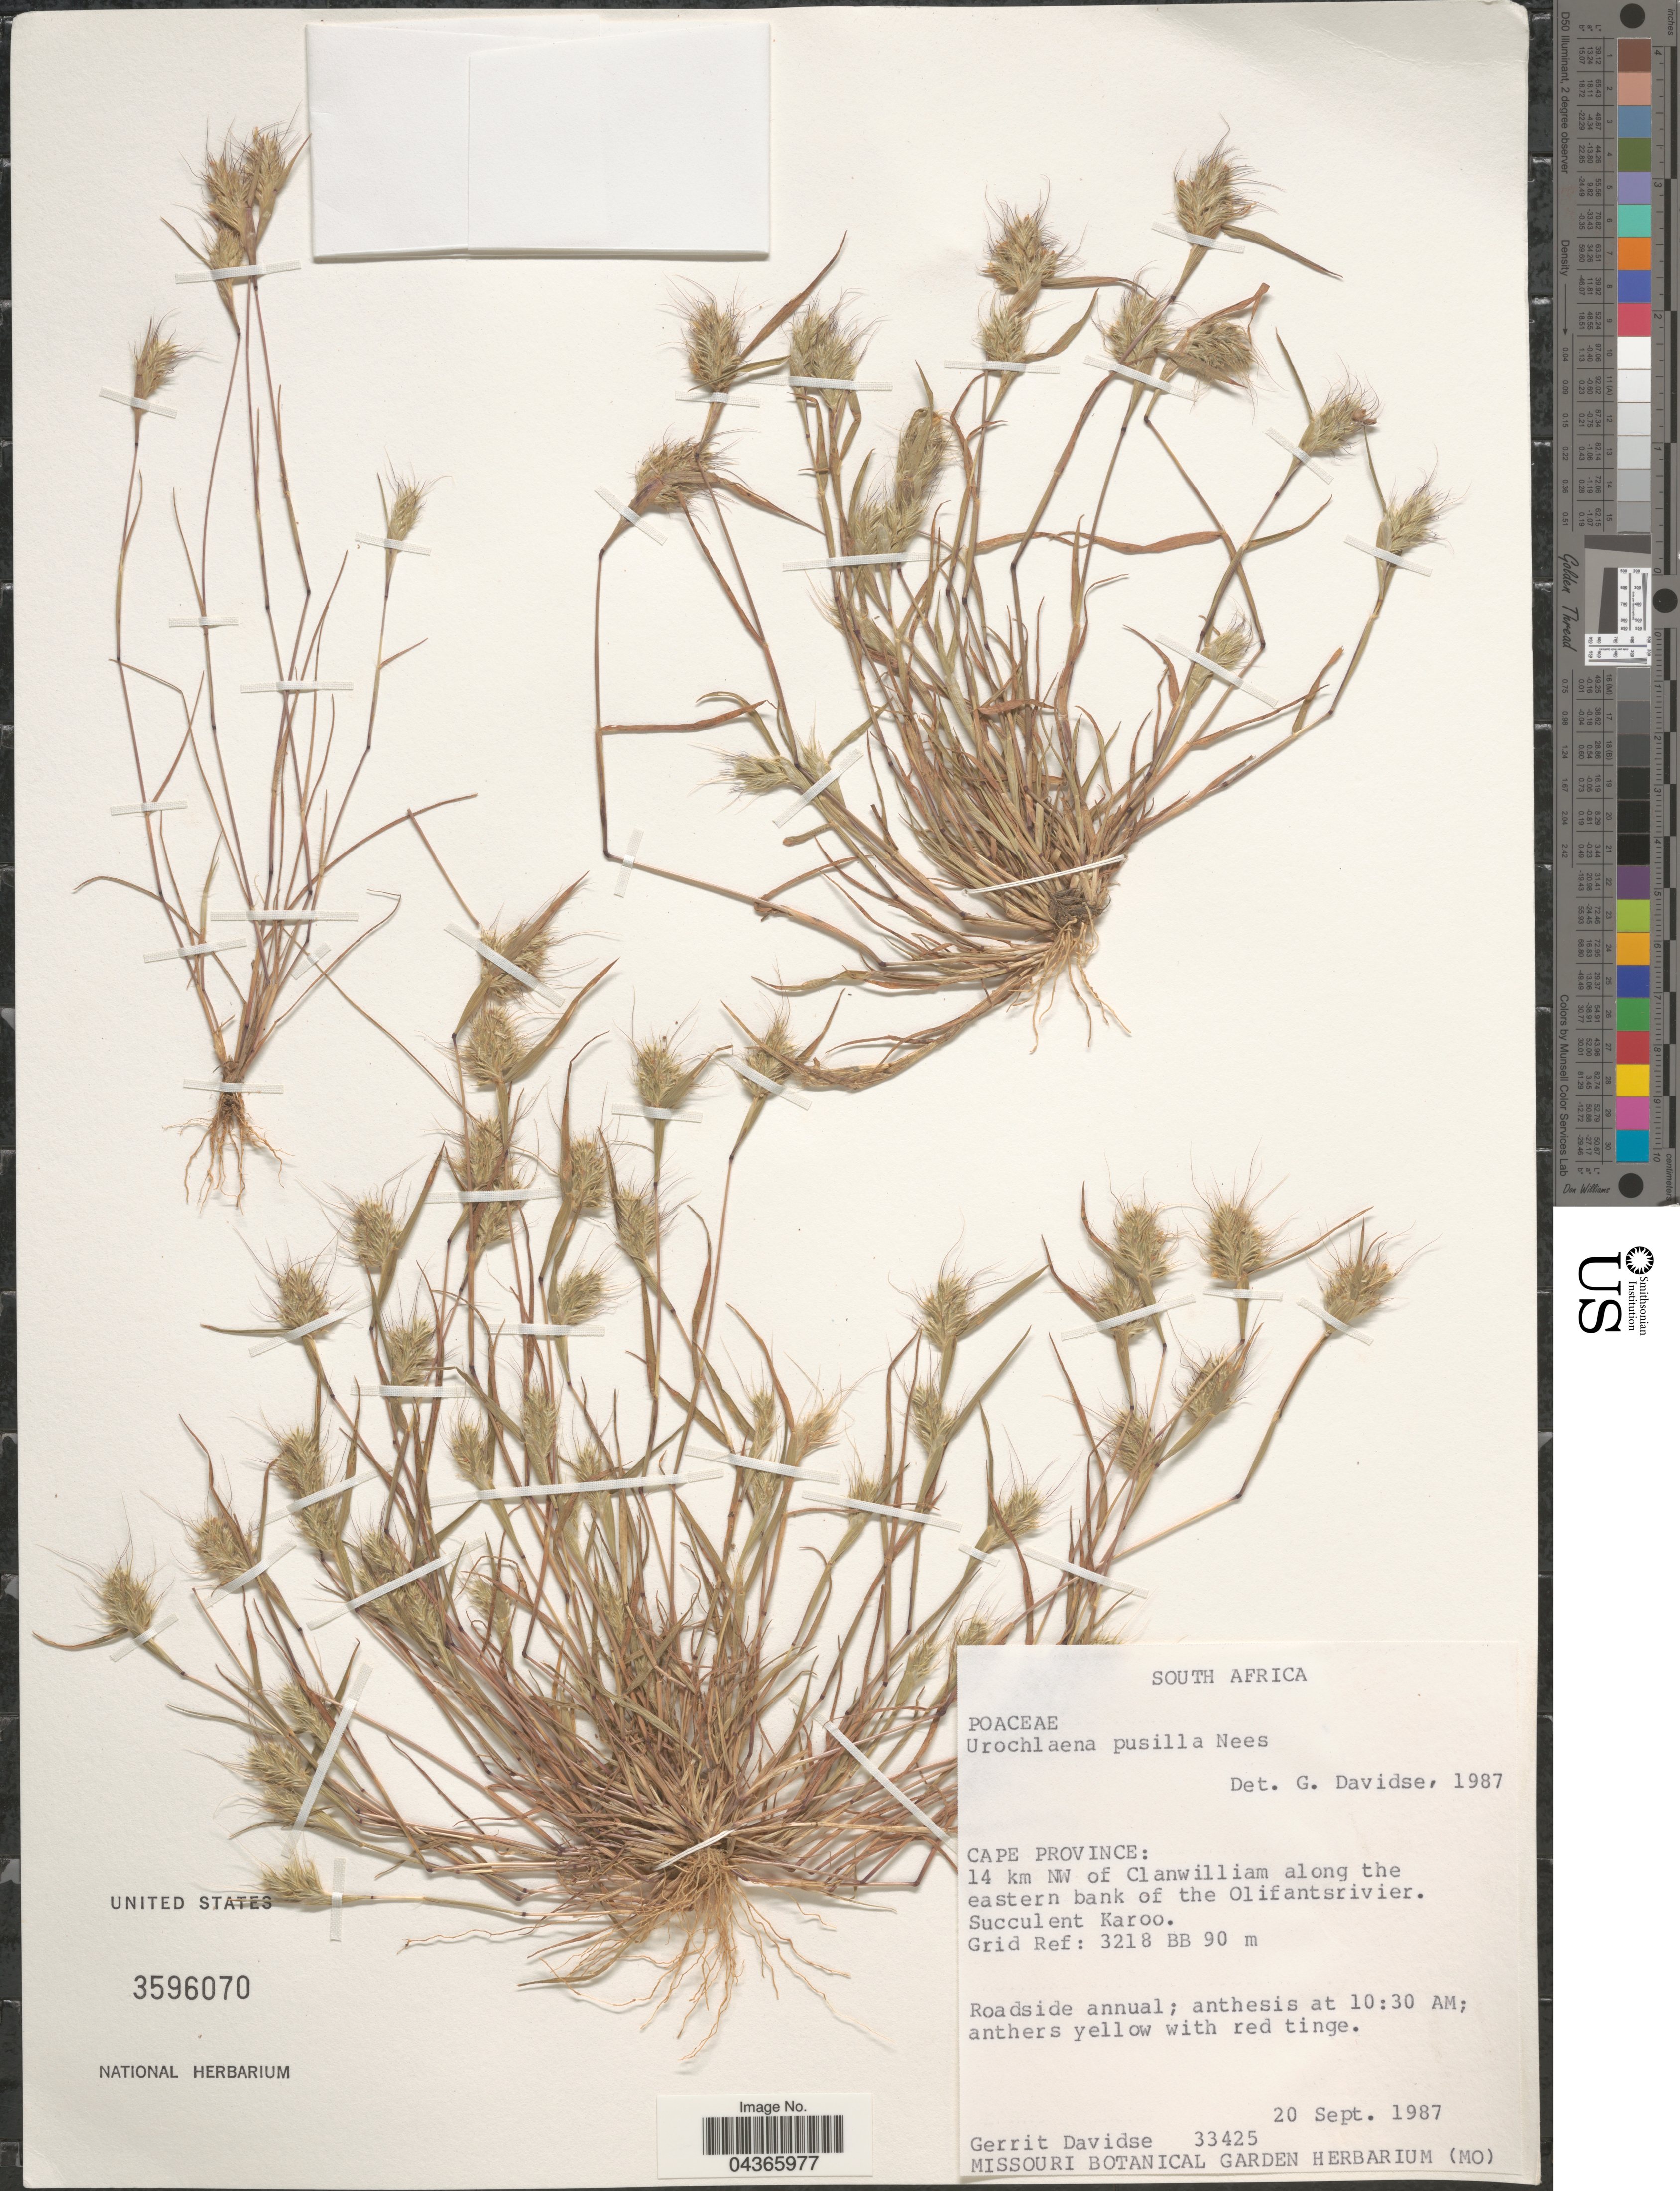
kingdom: Plantae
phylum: Tracheophyta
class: Liliopsida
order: Poales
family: Poaceae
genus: Tribolium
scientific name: Tribolium pusillum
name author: (Nees) H.P. Linder & Davidse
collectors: G. Davidse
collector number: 33425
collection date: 1987-09-20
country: South Africa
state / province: Western Cape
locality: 14 km NW of Clanwilliam along the eastern bank of the Olifantsrivier. Succulent Karoo. Grid Ref: 3218 BB.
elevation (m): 90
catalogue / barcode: US 3596070